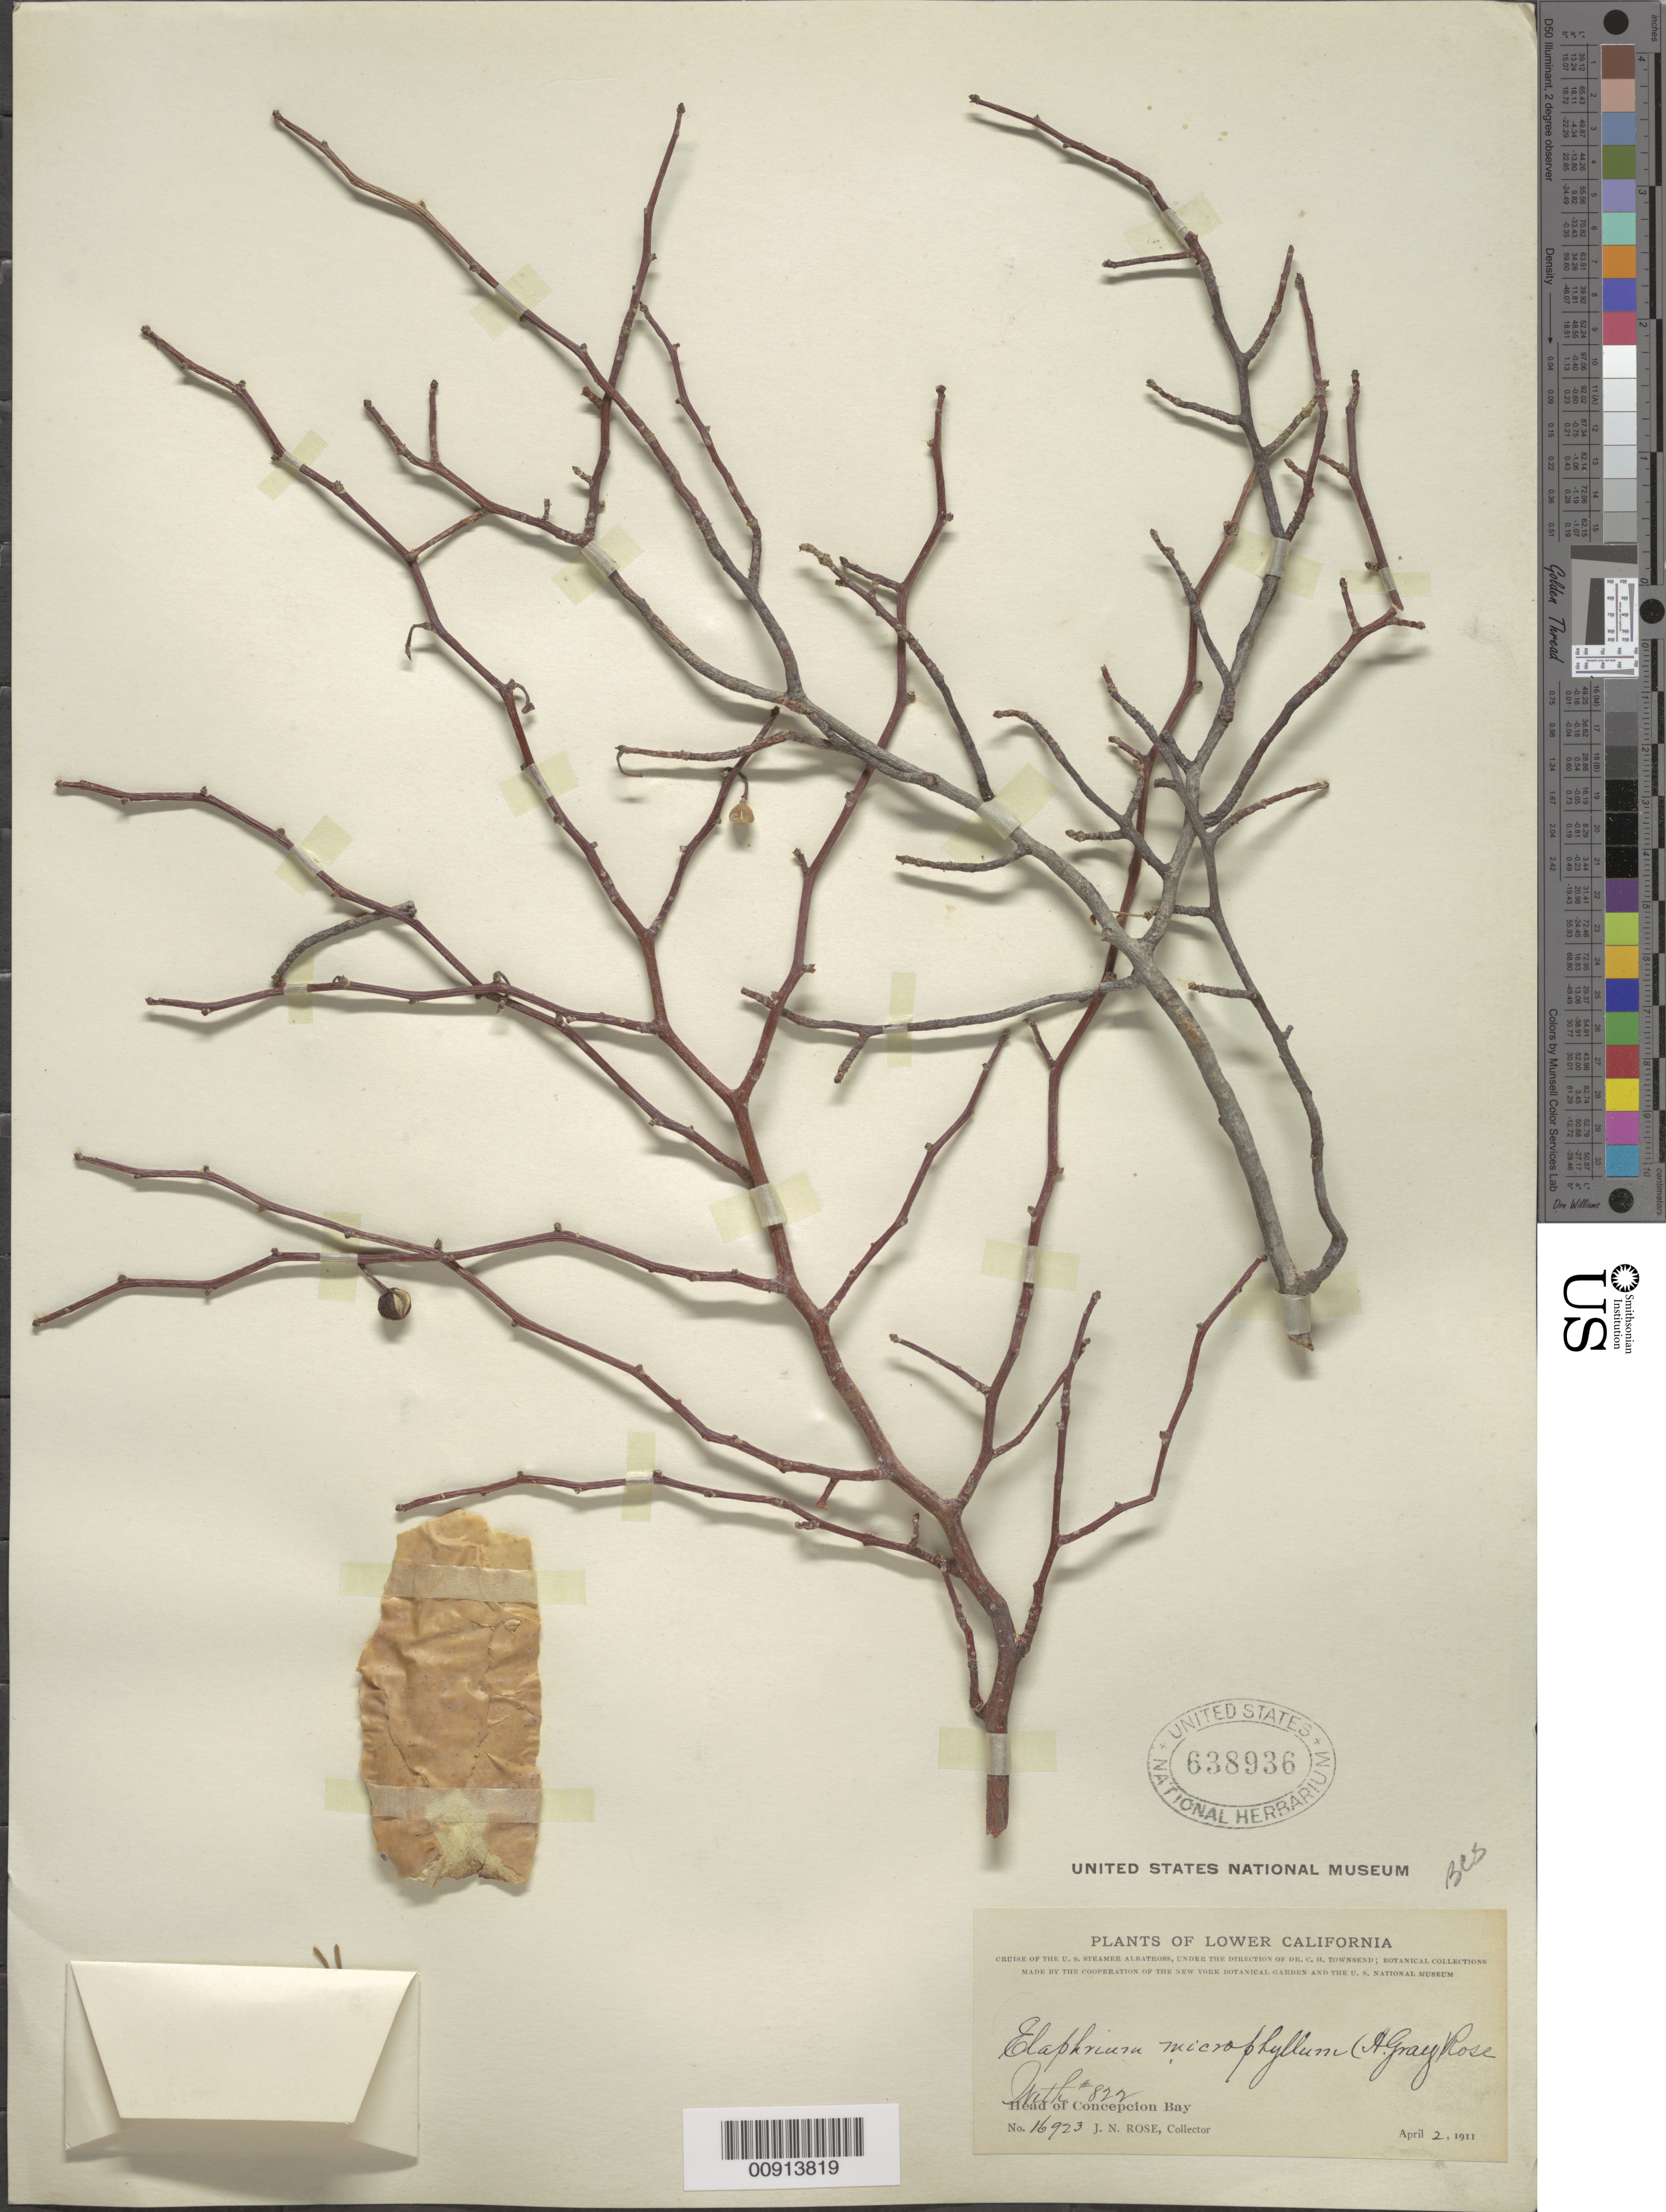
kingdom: Plantae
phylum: Tracheophyta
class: Magnoliopsida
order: Sapindales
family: Burseraceae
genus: Bursera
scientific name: Bursera microphylla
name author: A. Gray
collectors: J. N. Rose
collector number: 16923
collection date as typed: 02 Apr 1911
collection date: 1911-04-02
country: Mexico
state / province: Baja California Sur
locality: Head of Concepción Bay, Lower California.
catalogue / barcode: US 638936